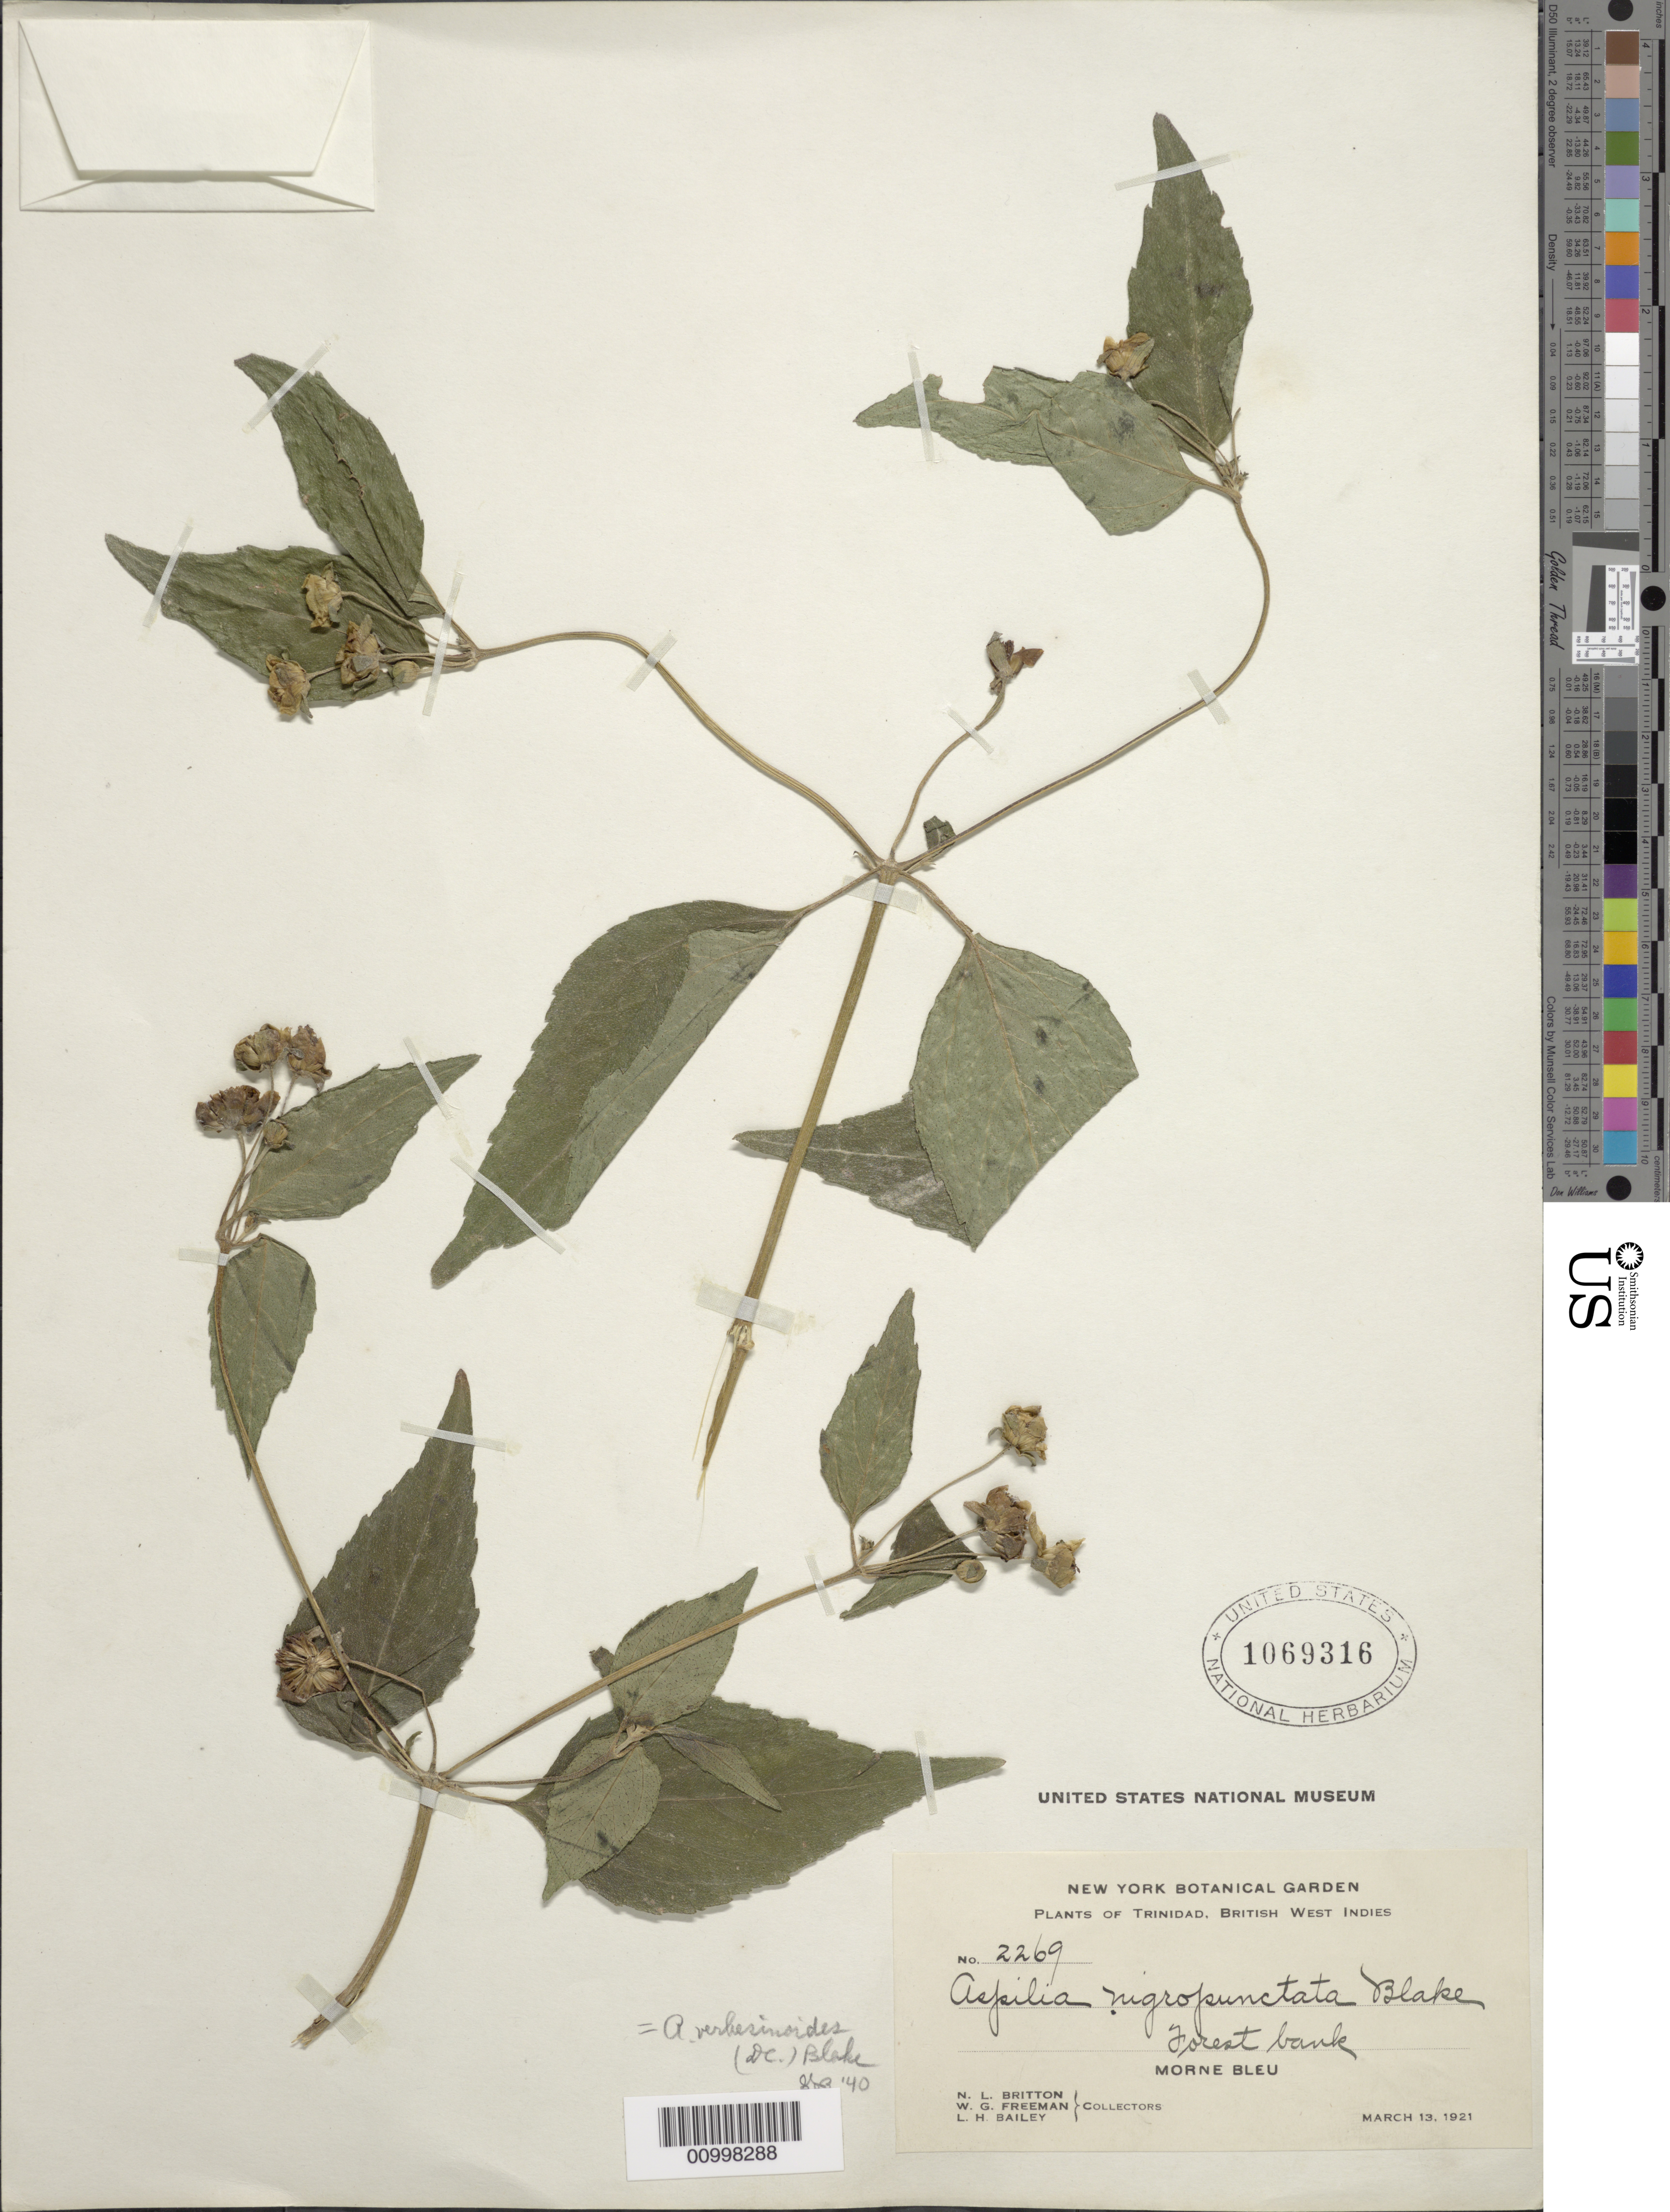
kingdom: Plantae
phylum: Tracheophyta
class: Magnoliopsida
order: Asterales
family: Asteraceae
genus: Elaphandra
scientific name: Elaphandra verbesinoides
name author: (DC.) H. Rob.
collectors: N. Britton, W. Freeman & L. H. Bailey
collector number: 2269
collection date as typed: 13 Mar 1921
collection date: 1921-03-13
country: Trinidad and Tobago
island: Trinidad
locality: Morne Bleu, forest bank.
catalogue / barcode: US 1069316